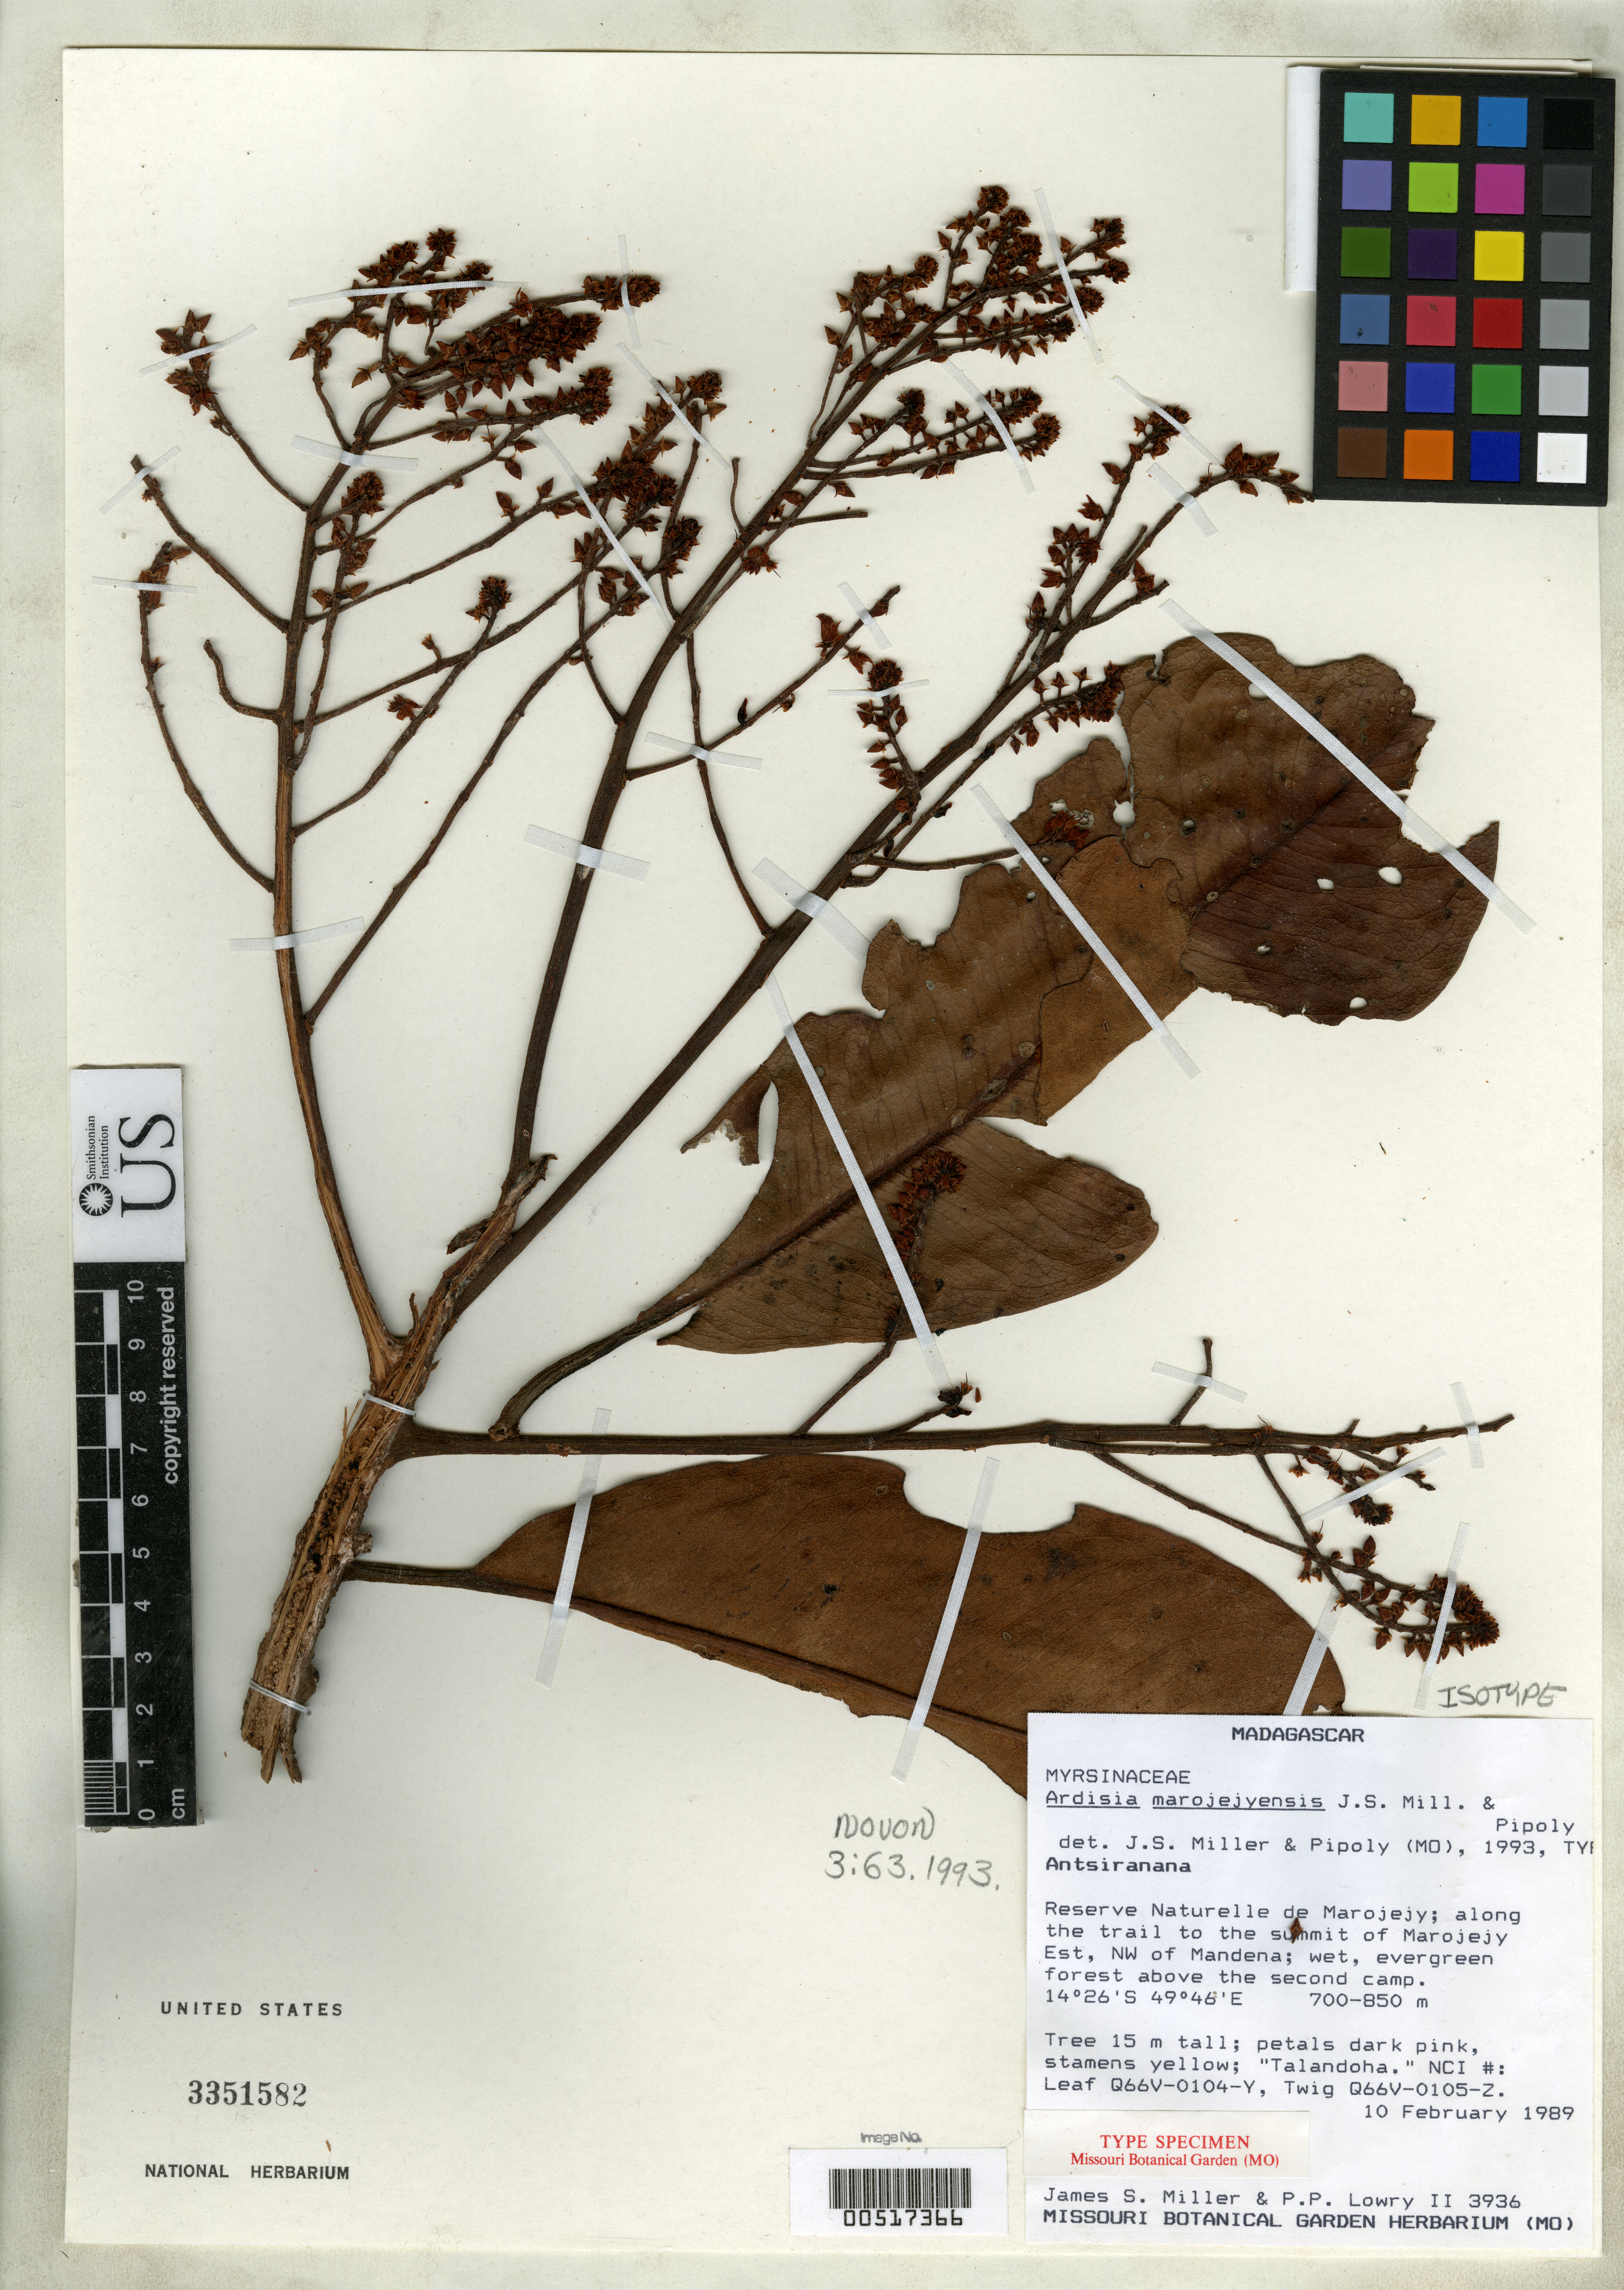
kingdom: Plantae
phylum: Tracheophyta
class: Magnoliopsida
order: Ericales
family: Primulaceae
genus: Ardisia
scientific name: Ardisia marojejyensis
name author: J.S. Mill. & Pipoly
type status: Isotype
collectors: J. S. Miller & P. P. Lowry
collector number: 3936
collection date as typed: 10 Feb 1989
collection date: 1989-02-10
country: Madagascar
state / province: Sava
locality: Reserve Naturelle de Marojejy, along trail to summit of Marojejy Est, NW of Mandena.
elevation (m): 700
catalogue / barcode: US 3351582